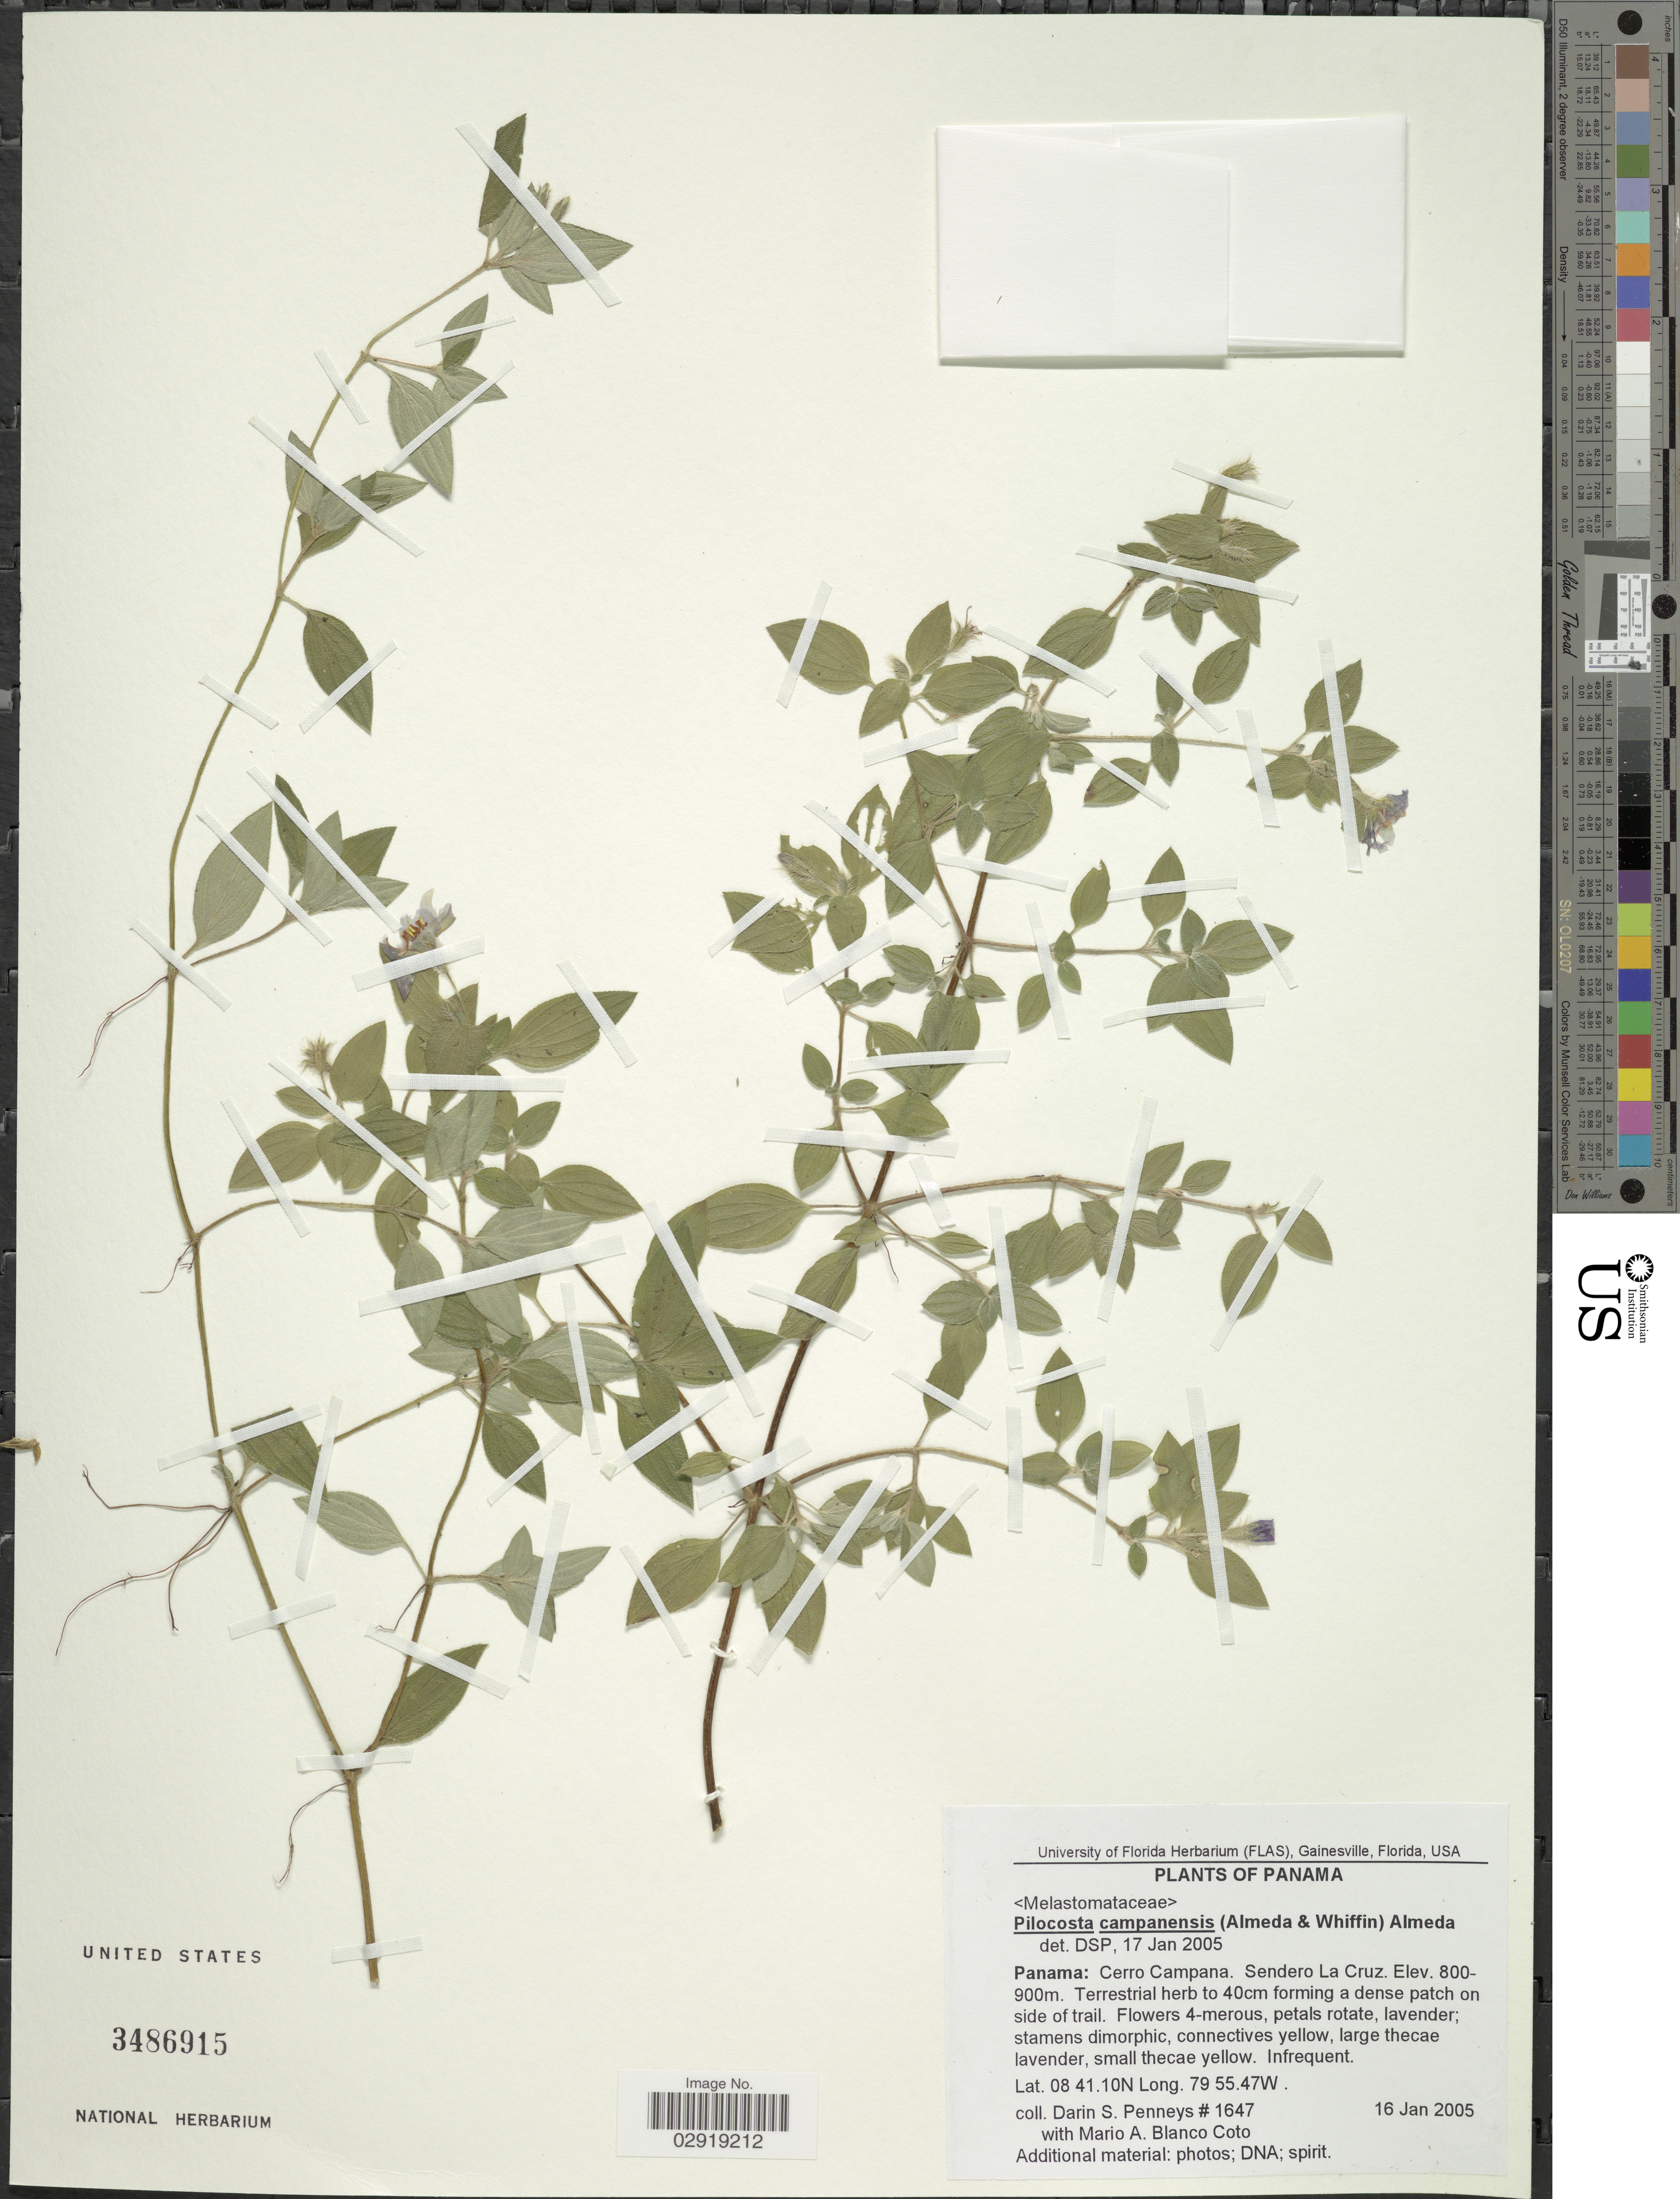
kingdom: Plantae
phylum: Tracheophyta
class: Magnoliopsida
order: Myrtales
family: Melastomataceae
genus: Pilocosta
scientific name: Pilocosta campanensis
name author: (Almeda &) Almeda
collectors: D. S. Penneys & M. A. Blanco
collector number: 1647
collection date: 2005-01-16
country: Panama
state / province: Panamá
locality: Cerro Campana. Sendero La Cruz.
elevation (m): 800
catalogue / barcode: US 3486915